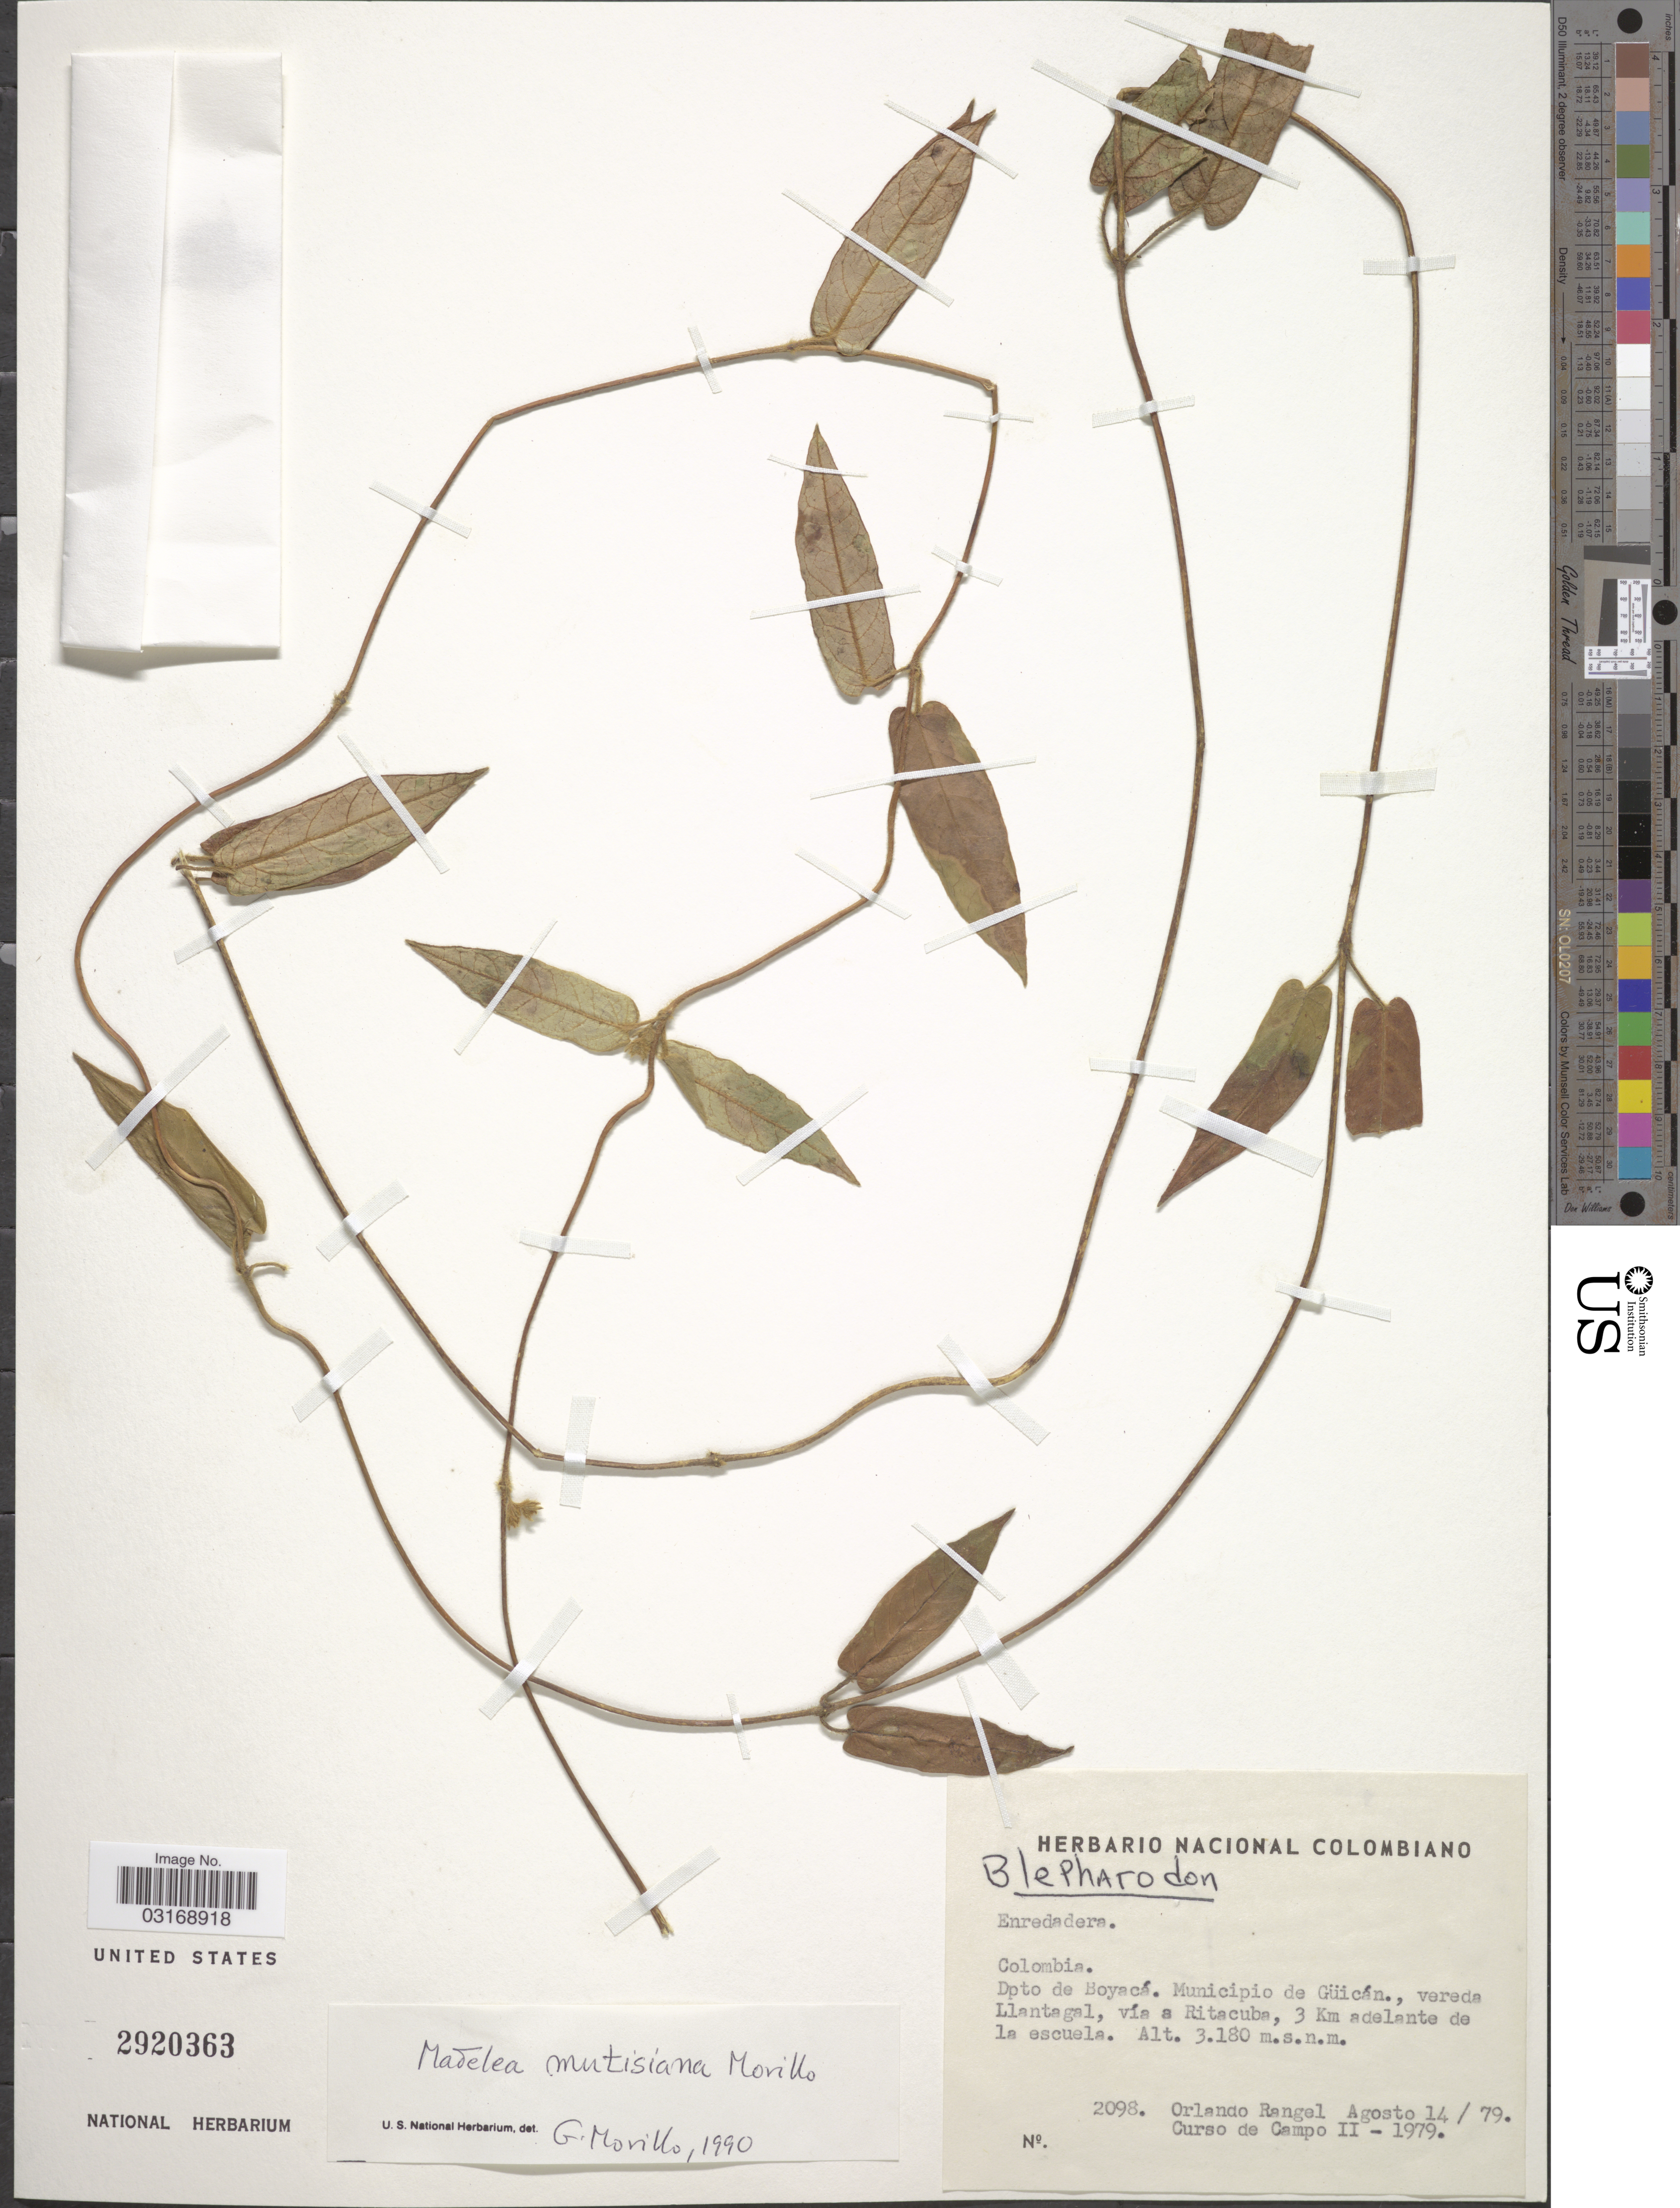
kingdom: Plantae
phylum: Tracheophyta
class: Magnoliopsida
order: Gentianales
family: Apocynaceae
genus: Matelea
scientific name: Matelea mutisiana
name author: Morillo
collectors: O. Rangel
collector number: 2098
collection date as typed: Transcribed d/m/y: 14/8/79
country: Colombia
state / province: Boyacá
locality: Dpto de Boyacá. Municipio de Güicán., vereda Llantagal, vía a Ritacuba, 3 Km adelante de la escuela.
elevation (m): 3180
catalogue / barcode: US 2920363